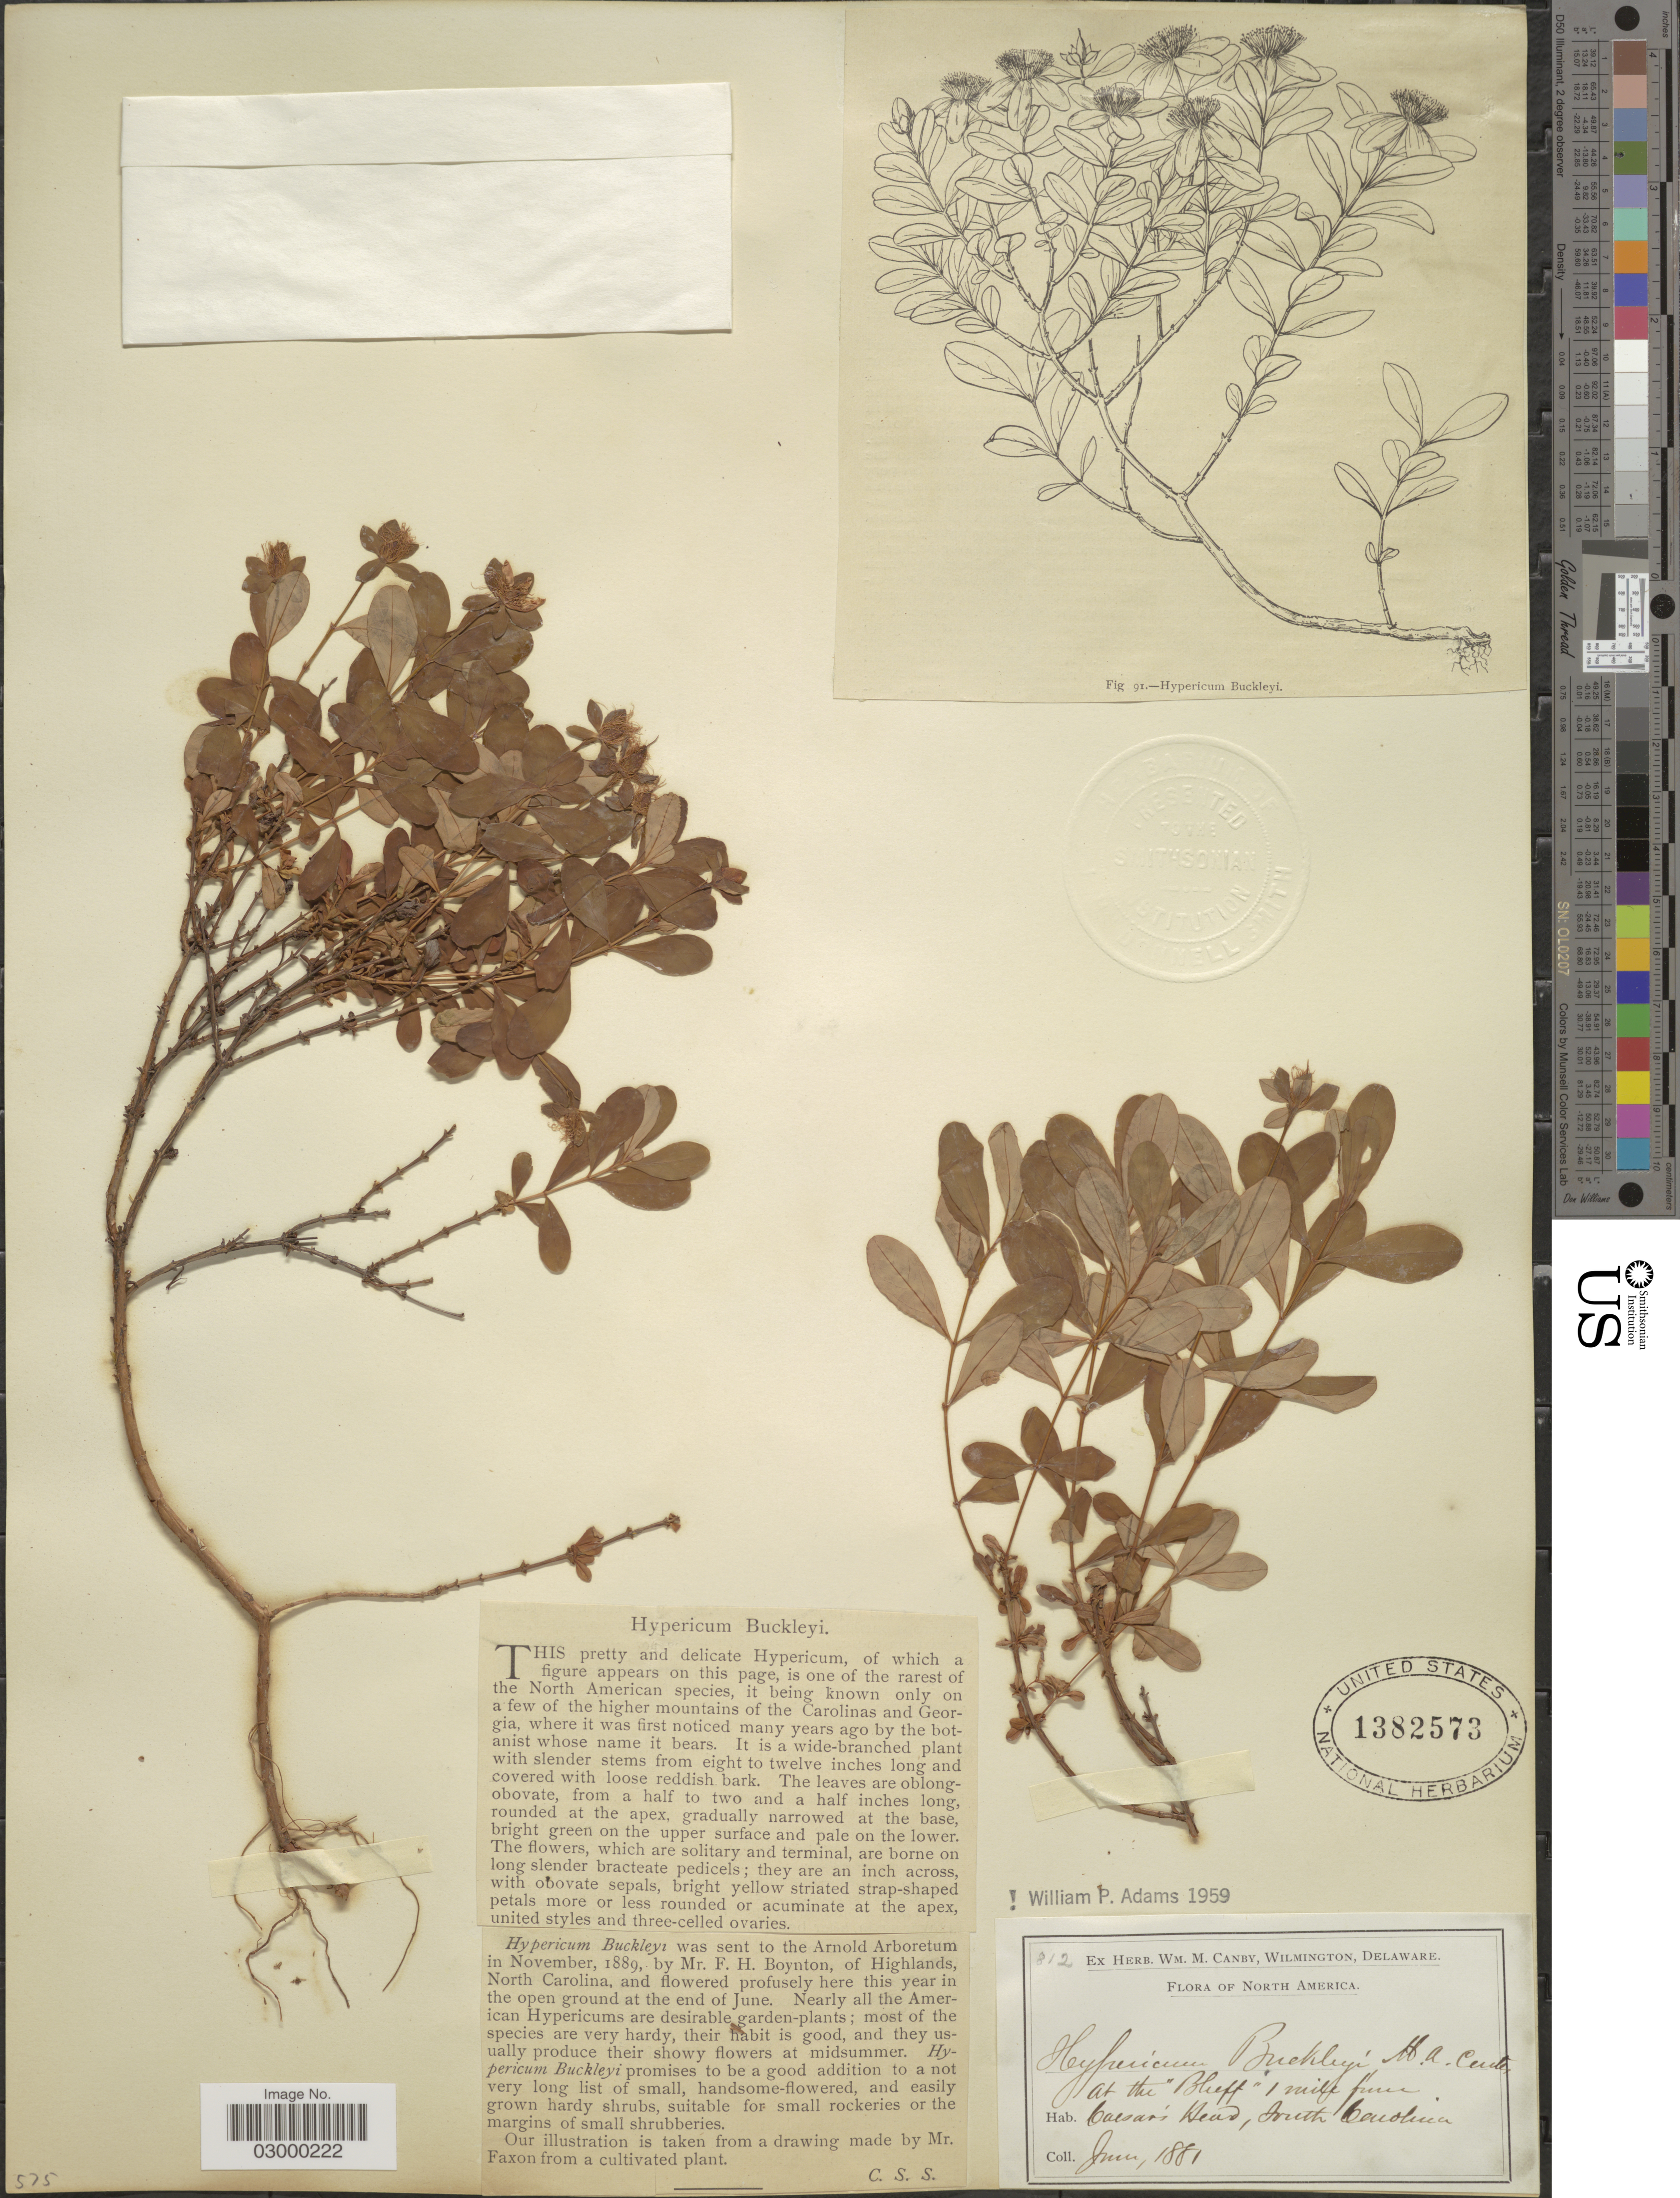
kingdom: Plantae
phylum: Tracheophyta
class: Magnoliopsida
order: Malpighiales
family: Hypericaceae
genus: Hypericum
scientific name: Hypericum buckleyi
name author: M.A. Curtis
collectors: ex herb. W.M. Canby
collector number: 812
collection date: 1881-06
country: United States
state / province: South Carolina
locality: At the "Bluff" 1 mile from Caesar's Head.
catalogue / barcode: US 1382573